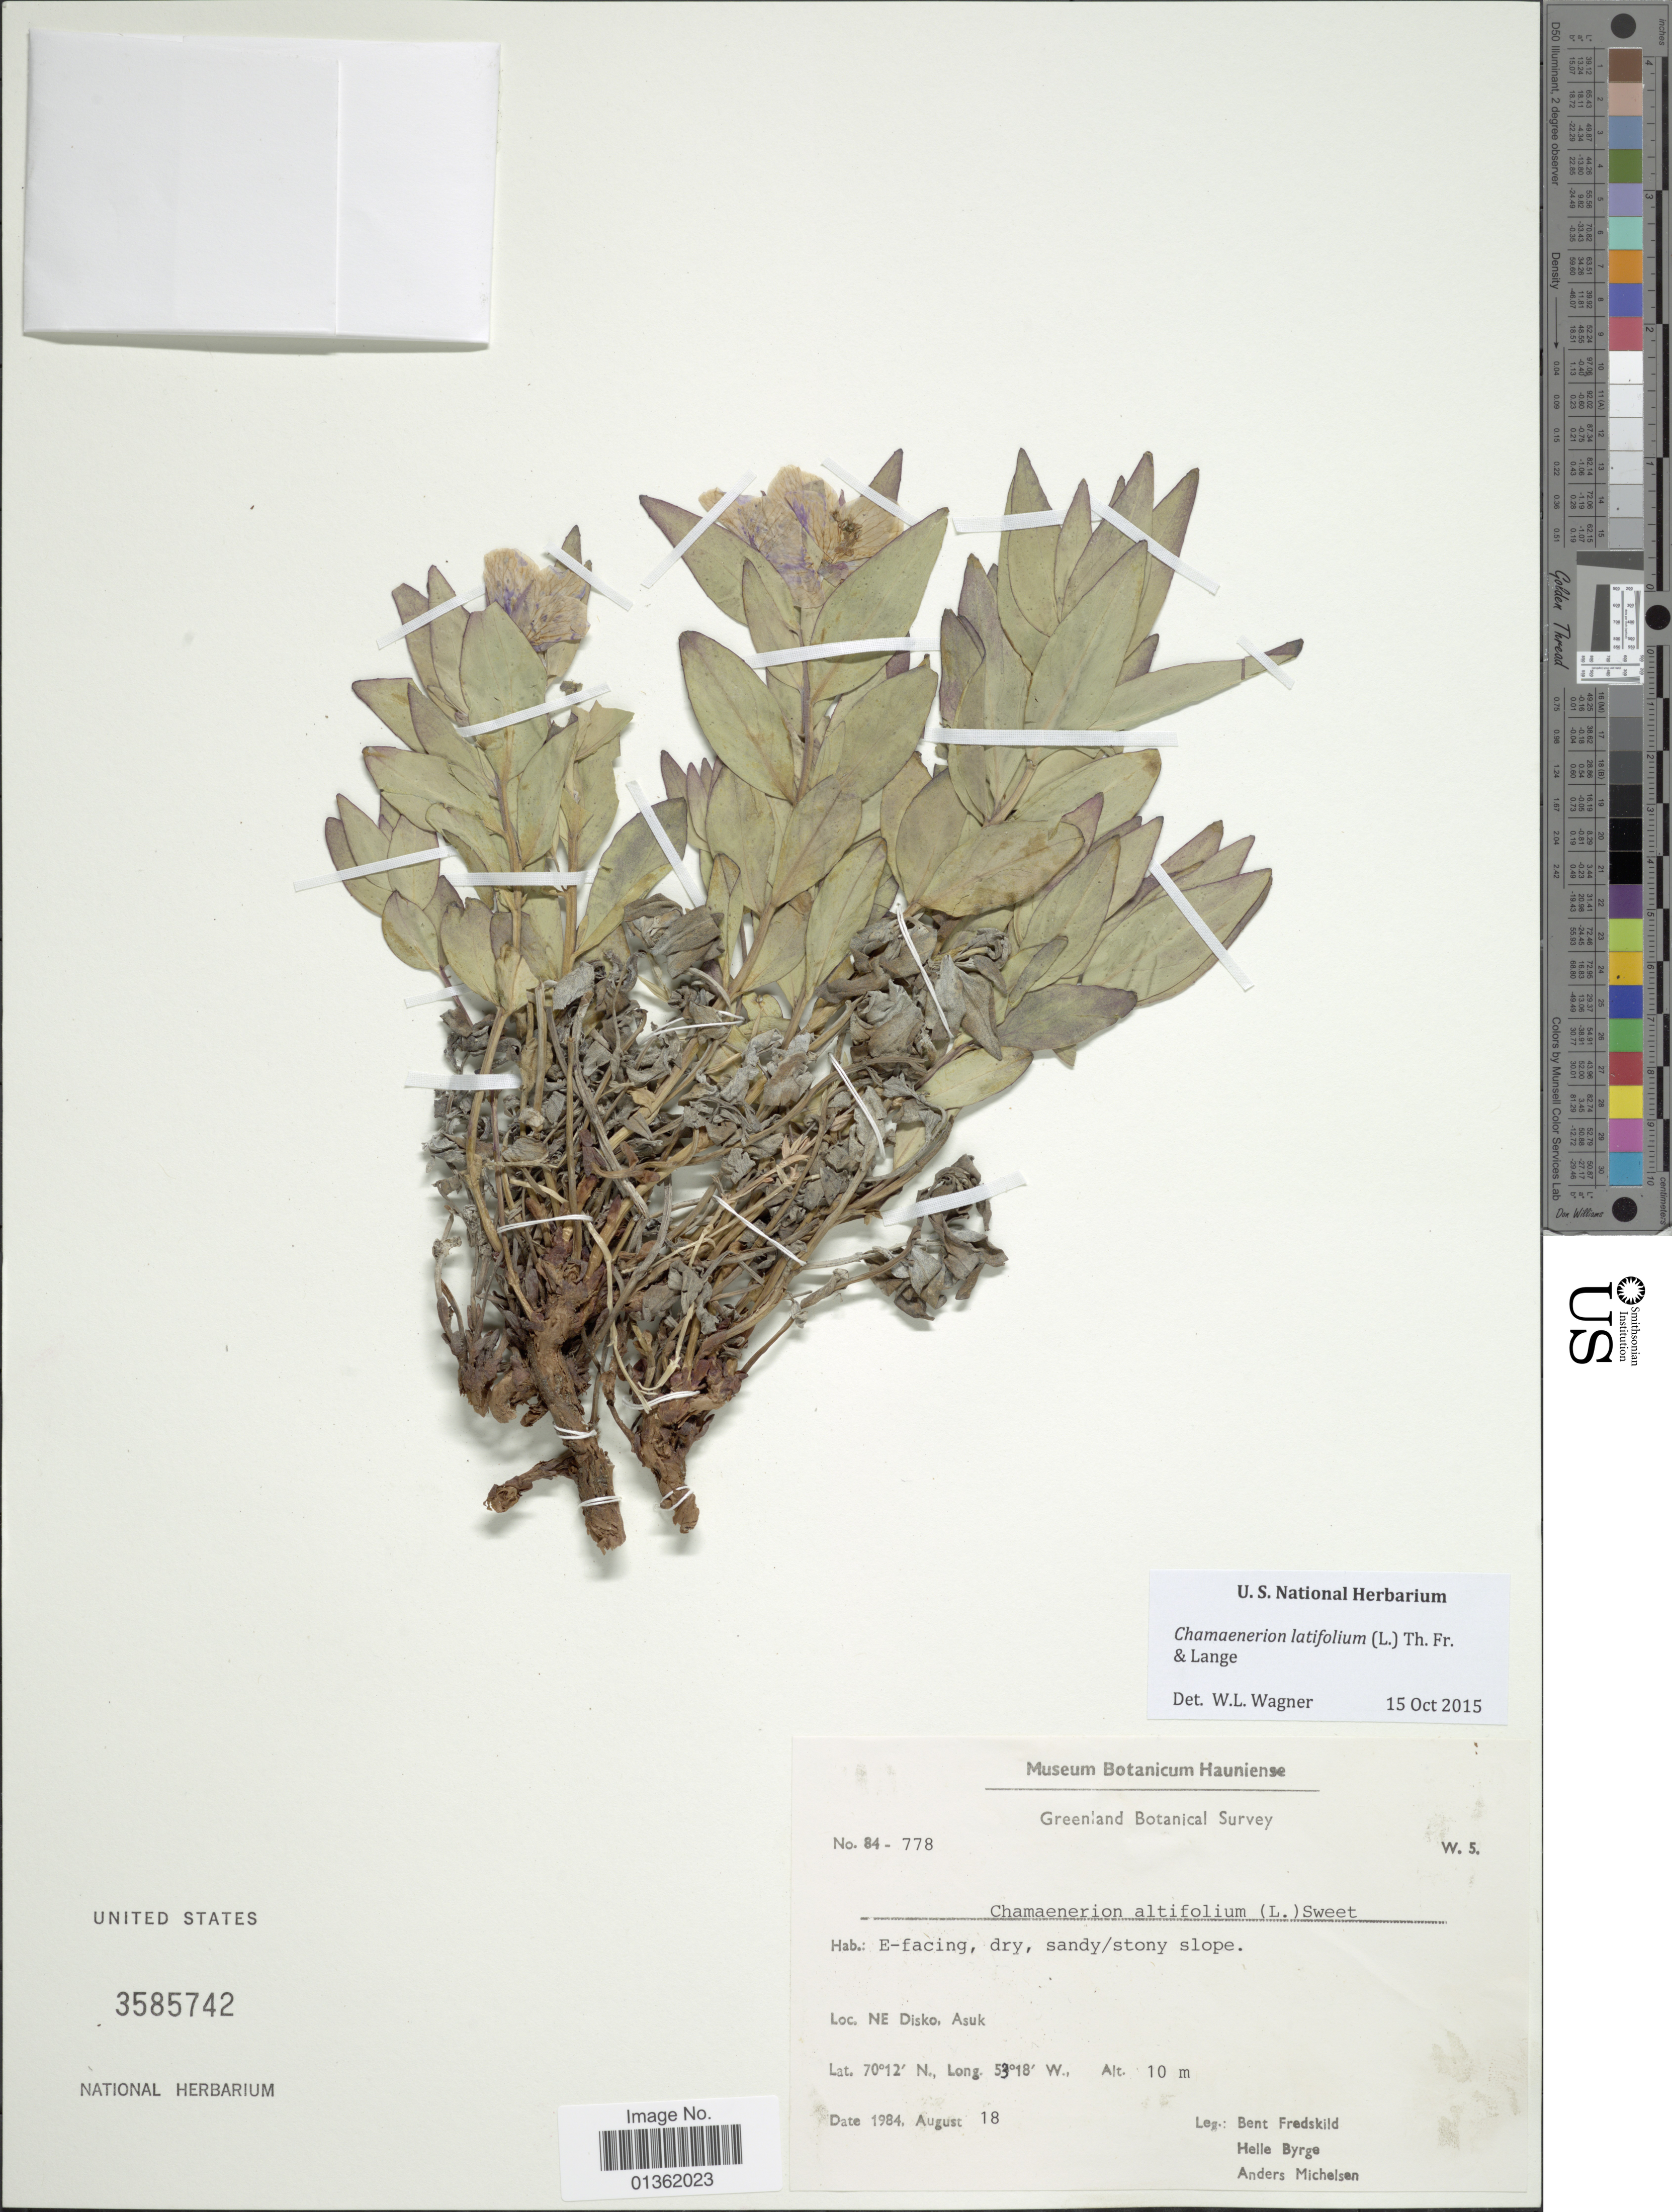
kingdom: Plantae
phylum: Tracheophyta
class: Magnoliopsida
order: Myrtales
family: Onagraceae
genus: Chamaenerion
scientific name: Chamaenerion latifolium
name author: (L.) Th. Fr. & Lange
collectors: B. Fredskild, H. Byrge & A. Michelsen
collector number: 84-778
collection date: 1984-08-18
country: Greenland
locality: NE Disko, Asuk.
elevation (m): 10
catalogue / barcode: US 3585742